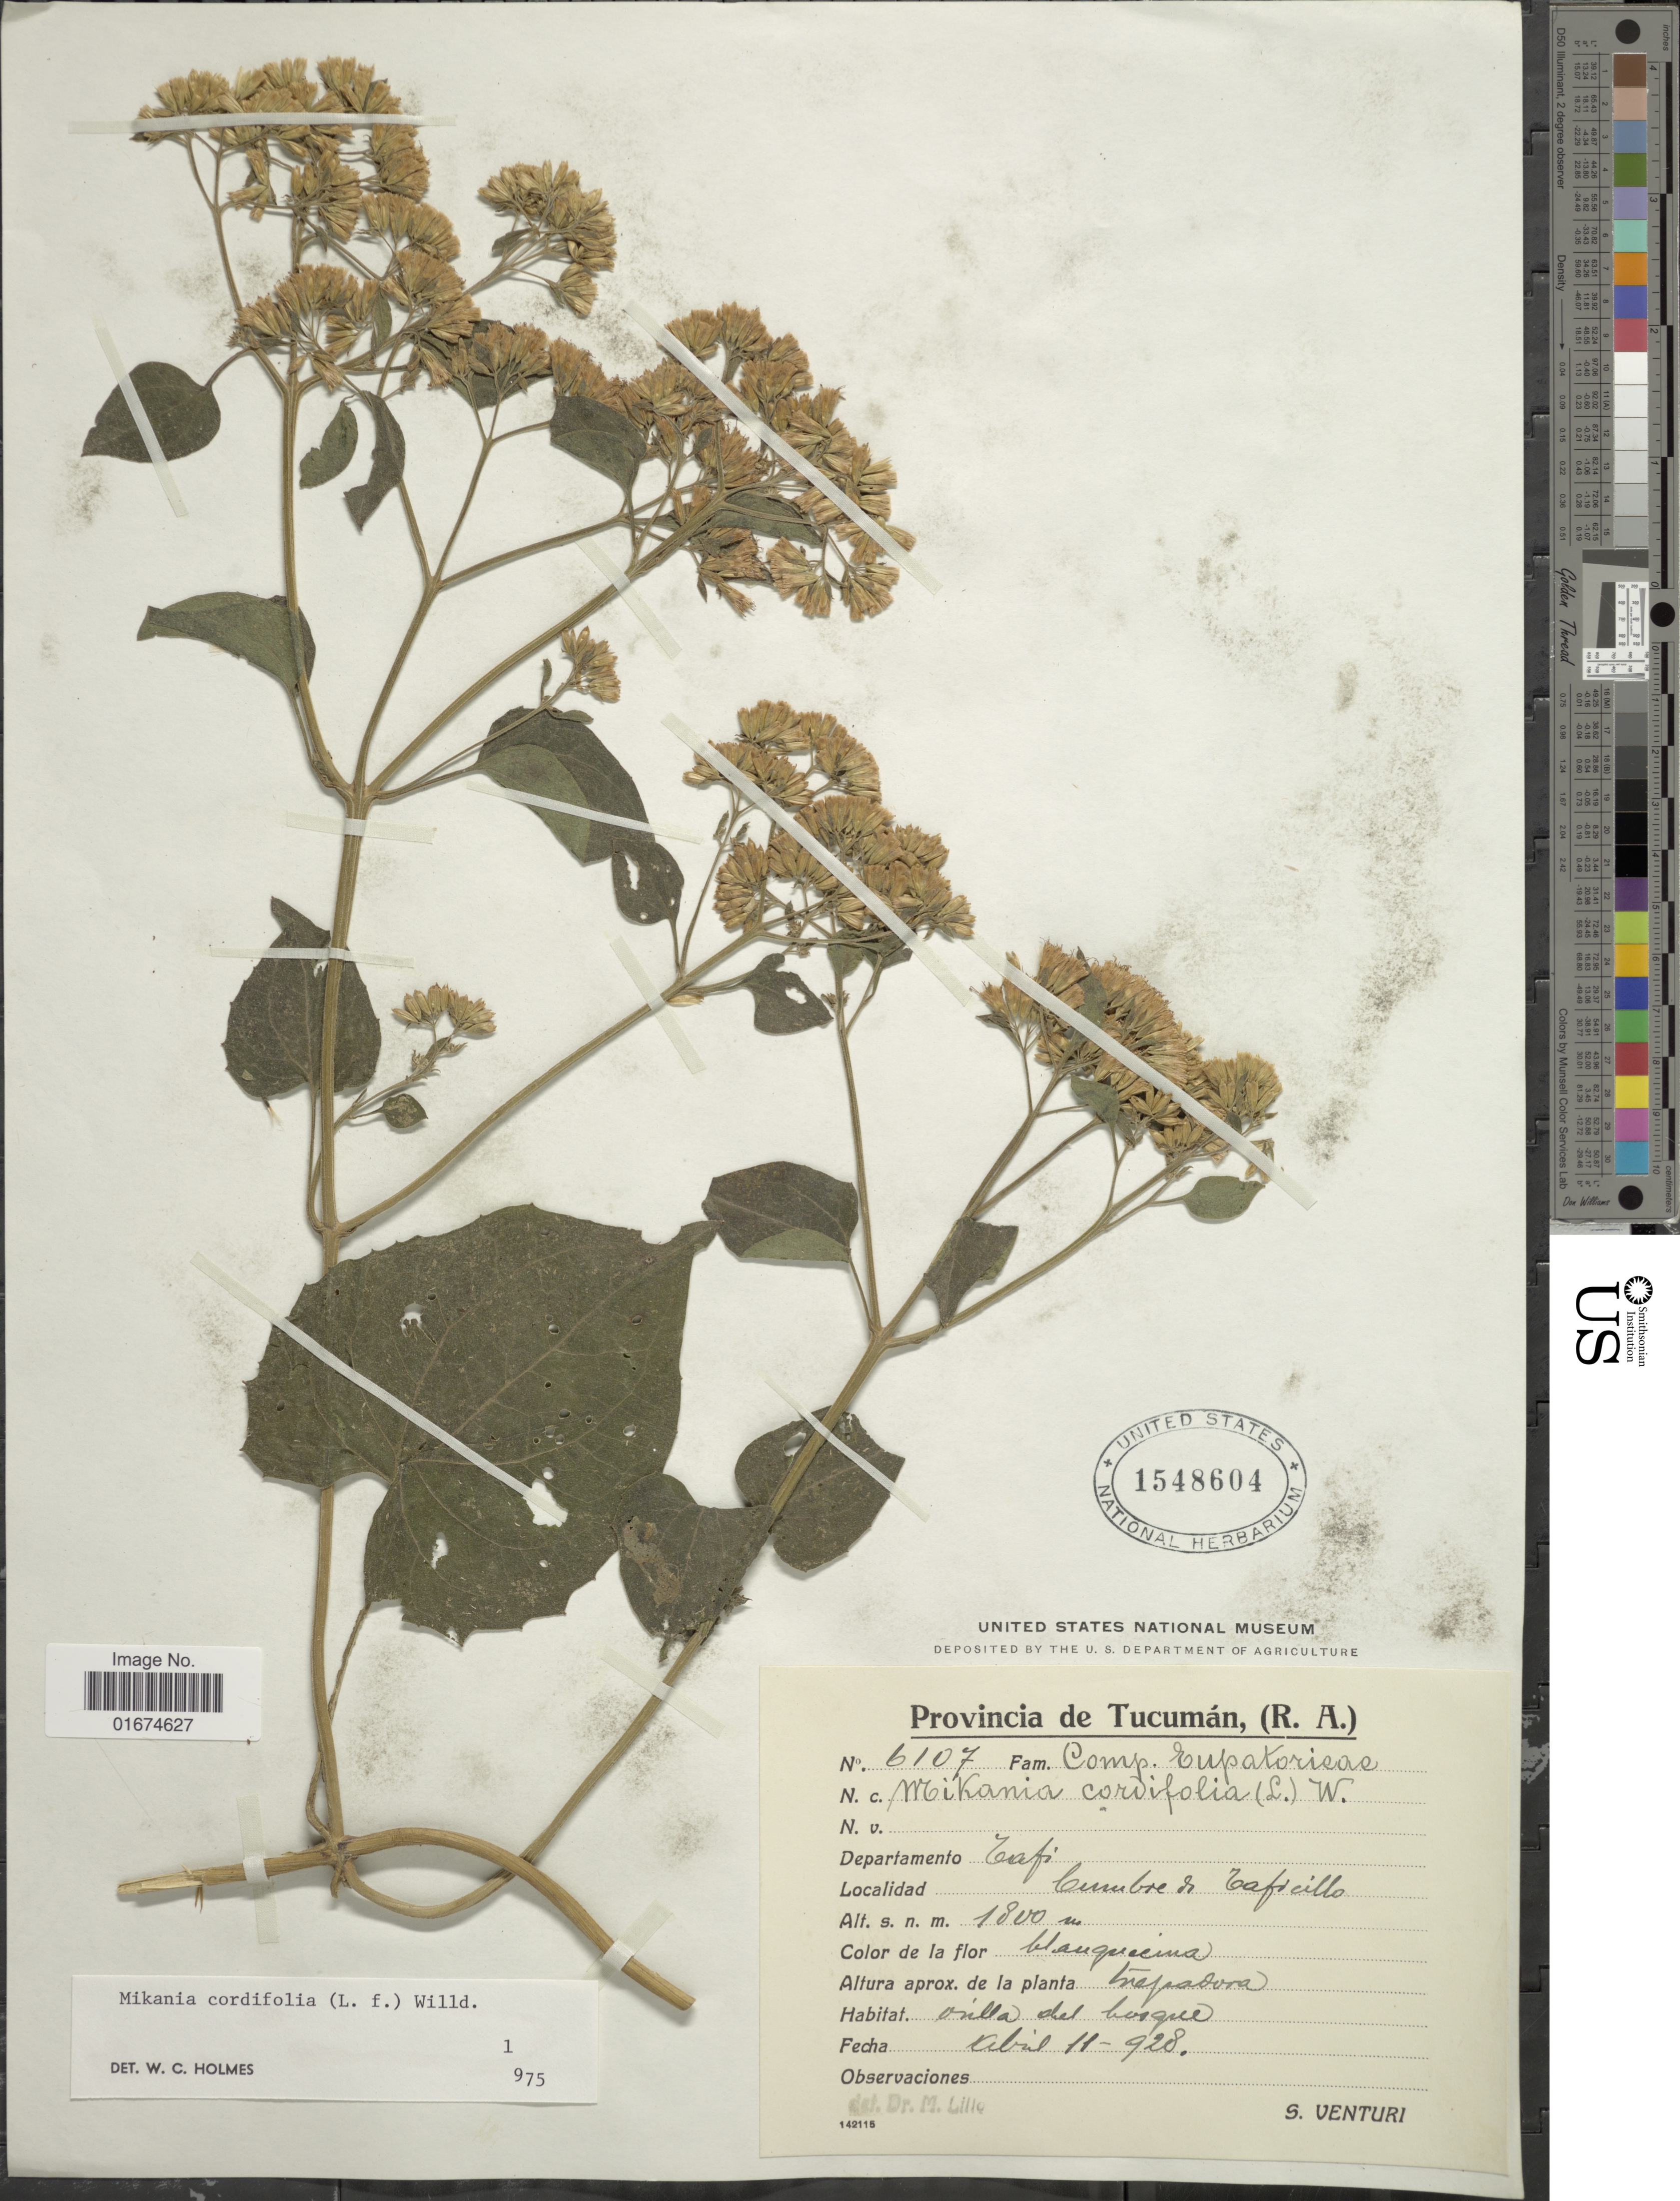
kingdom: Plantae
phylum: Tracheophyta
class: Magnoliopsida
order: Asterales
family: Asteraceae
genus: Mikania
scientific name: Mikania cordifolia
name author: Kunth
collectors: S. Venturi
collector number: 6107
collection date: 1928-04-11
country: Argentina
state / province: Tucuman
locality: (R.A.), Departamento Tafi, Cumbre de Castillo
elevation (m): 1800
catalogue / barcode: US 1548604